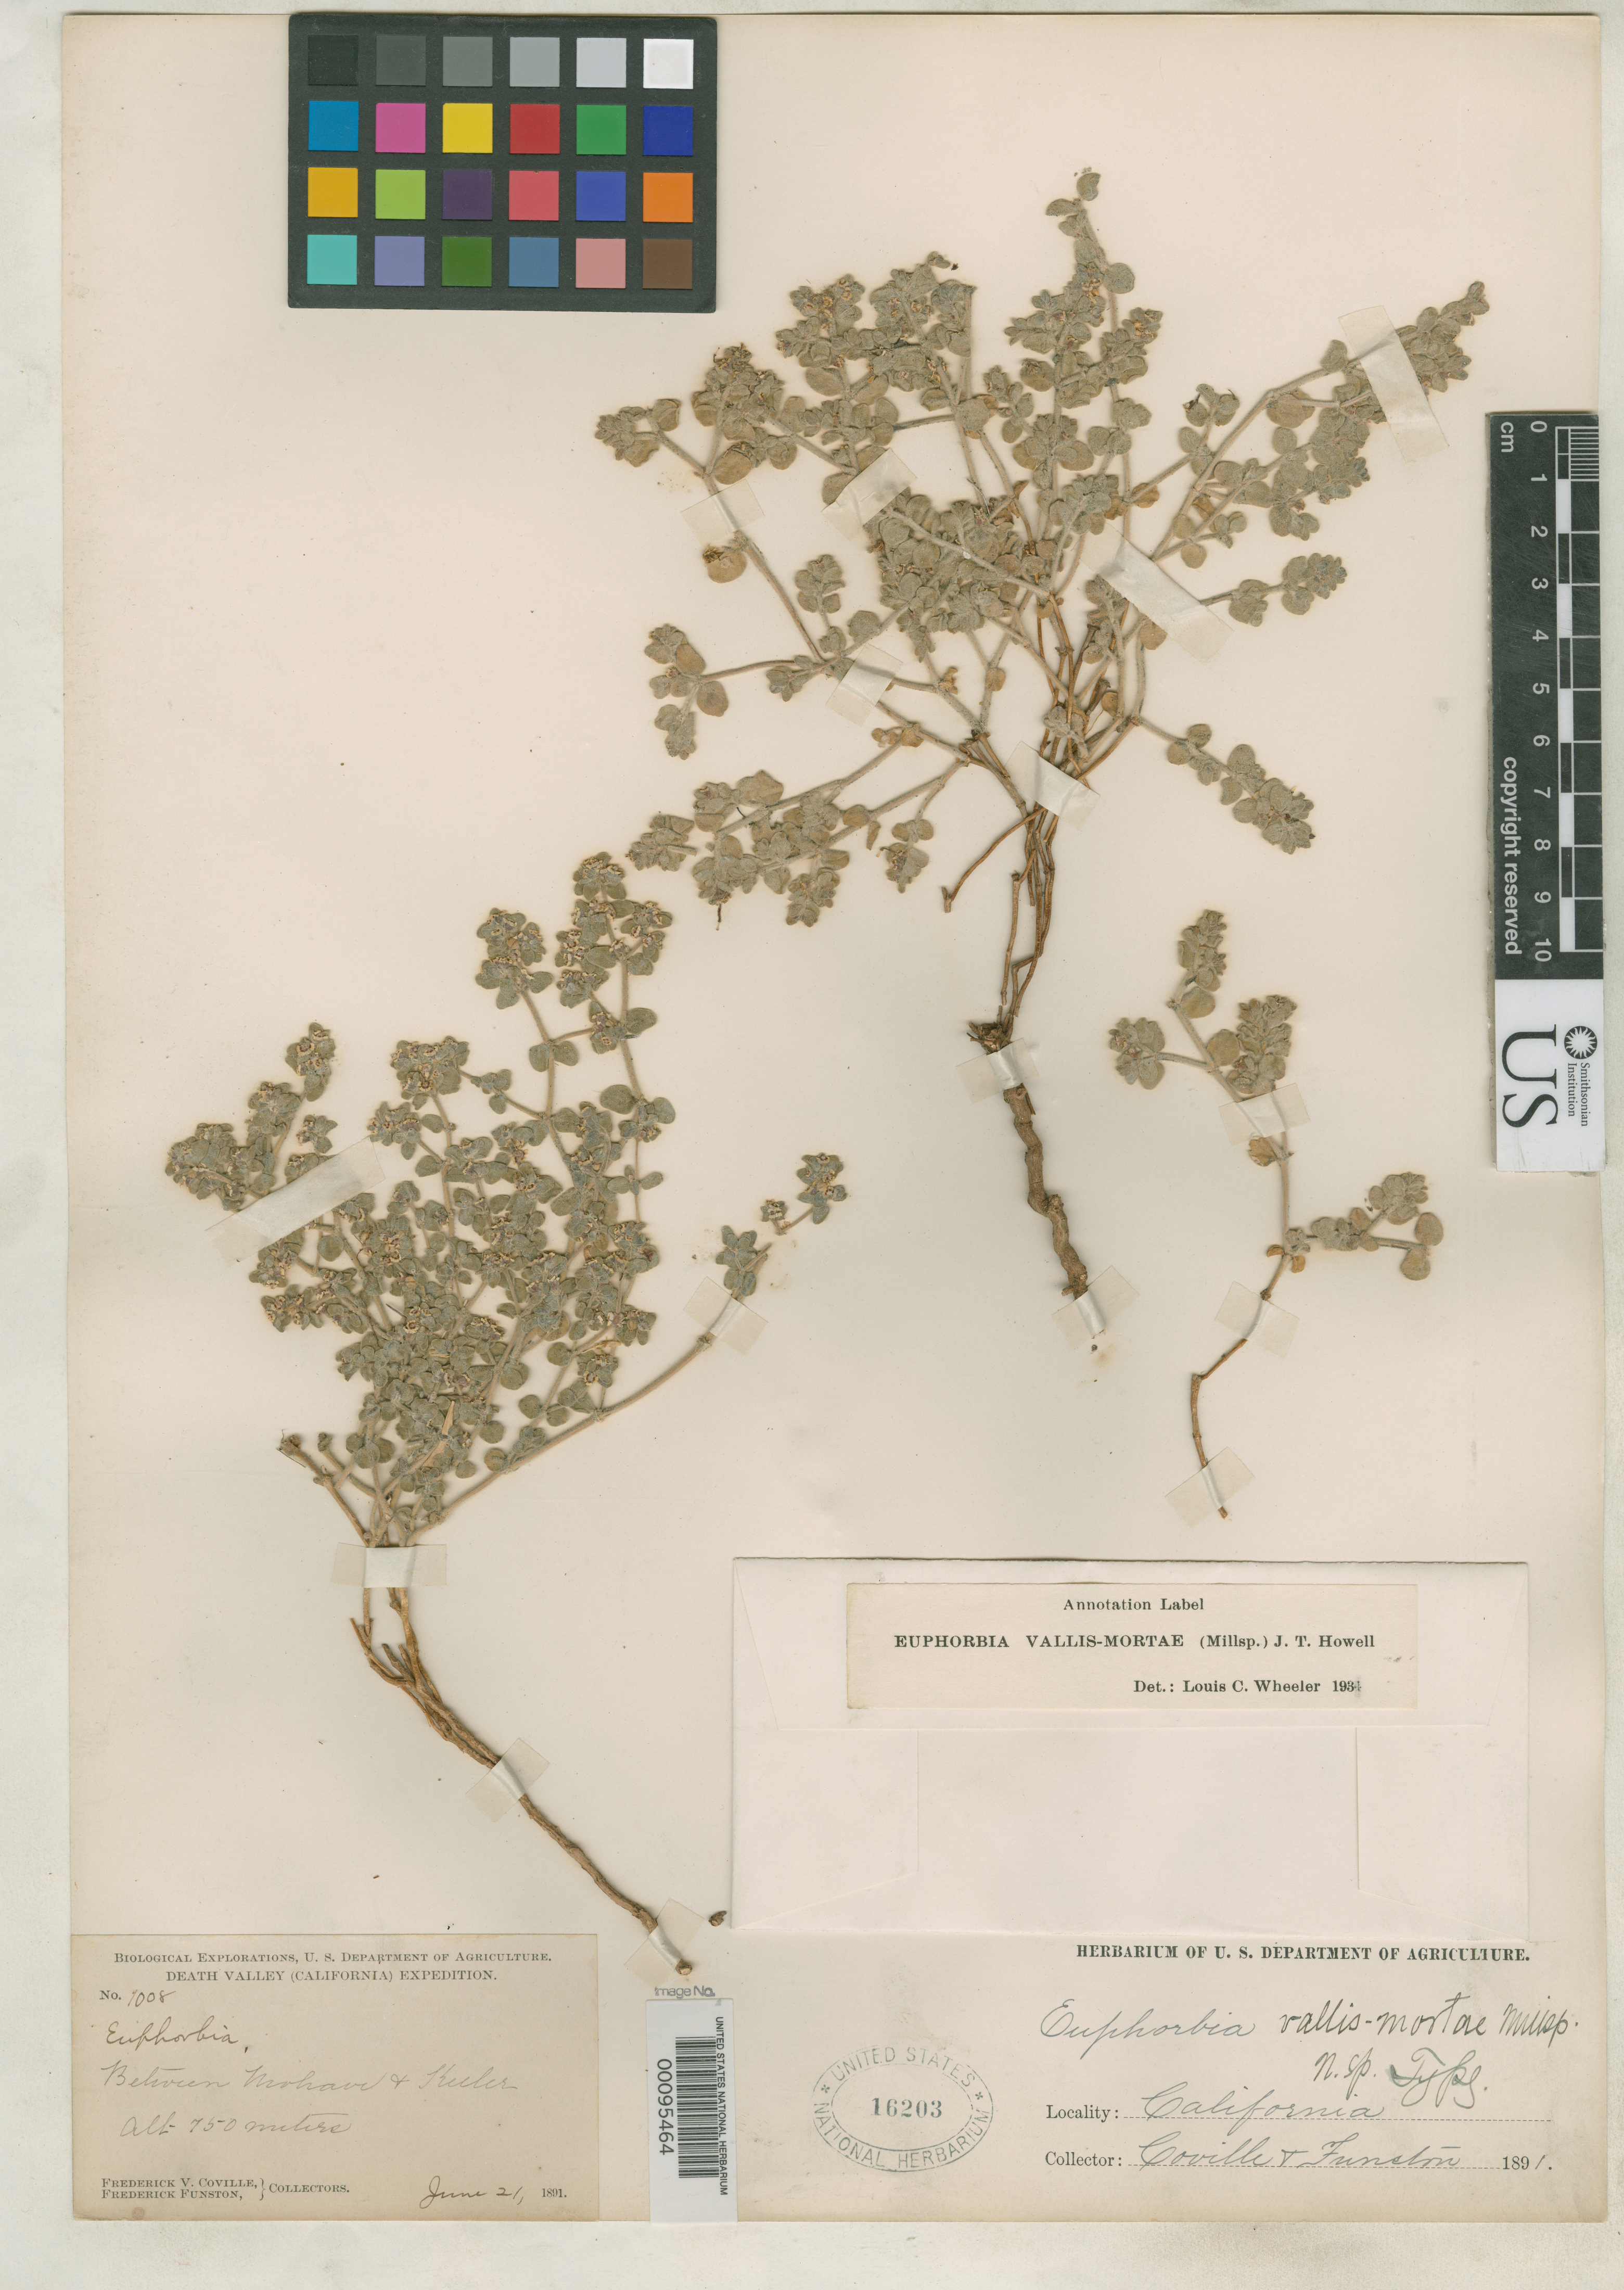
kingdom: Plantae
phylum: Tracheophyta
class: Magnoliopsida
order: Malpighiales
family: Euphorbiaceae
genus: Chamaesyce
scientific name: Chamaesyce vallis-mortae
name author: Millsp.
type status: Holotype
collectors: F. V. Coville & F. Funston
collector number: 1008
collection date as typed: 21 Jun 1891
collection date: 1891-06-21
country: United States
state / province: California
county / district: Inyo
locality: Death Valley.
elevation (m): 750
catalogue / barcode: US 16203